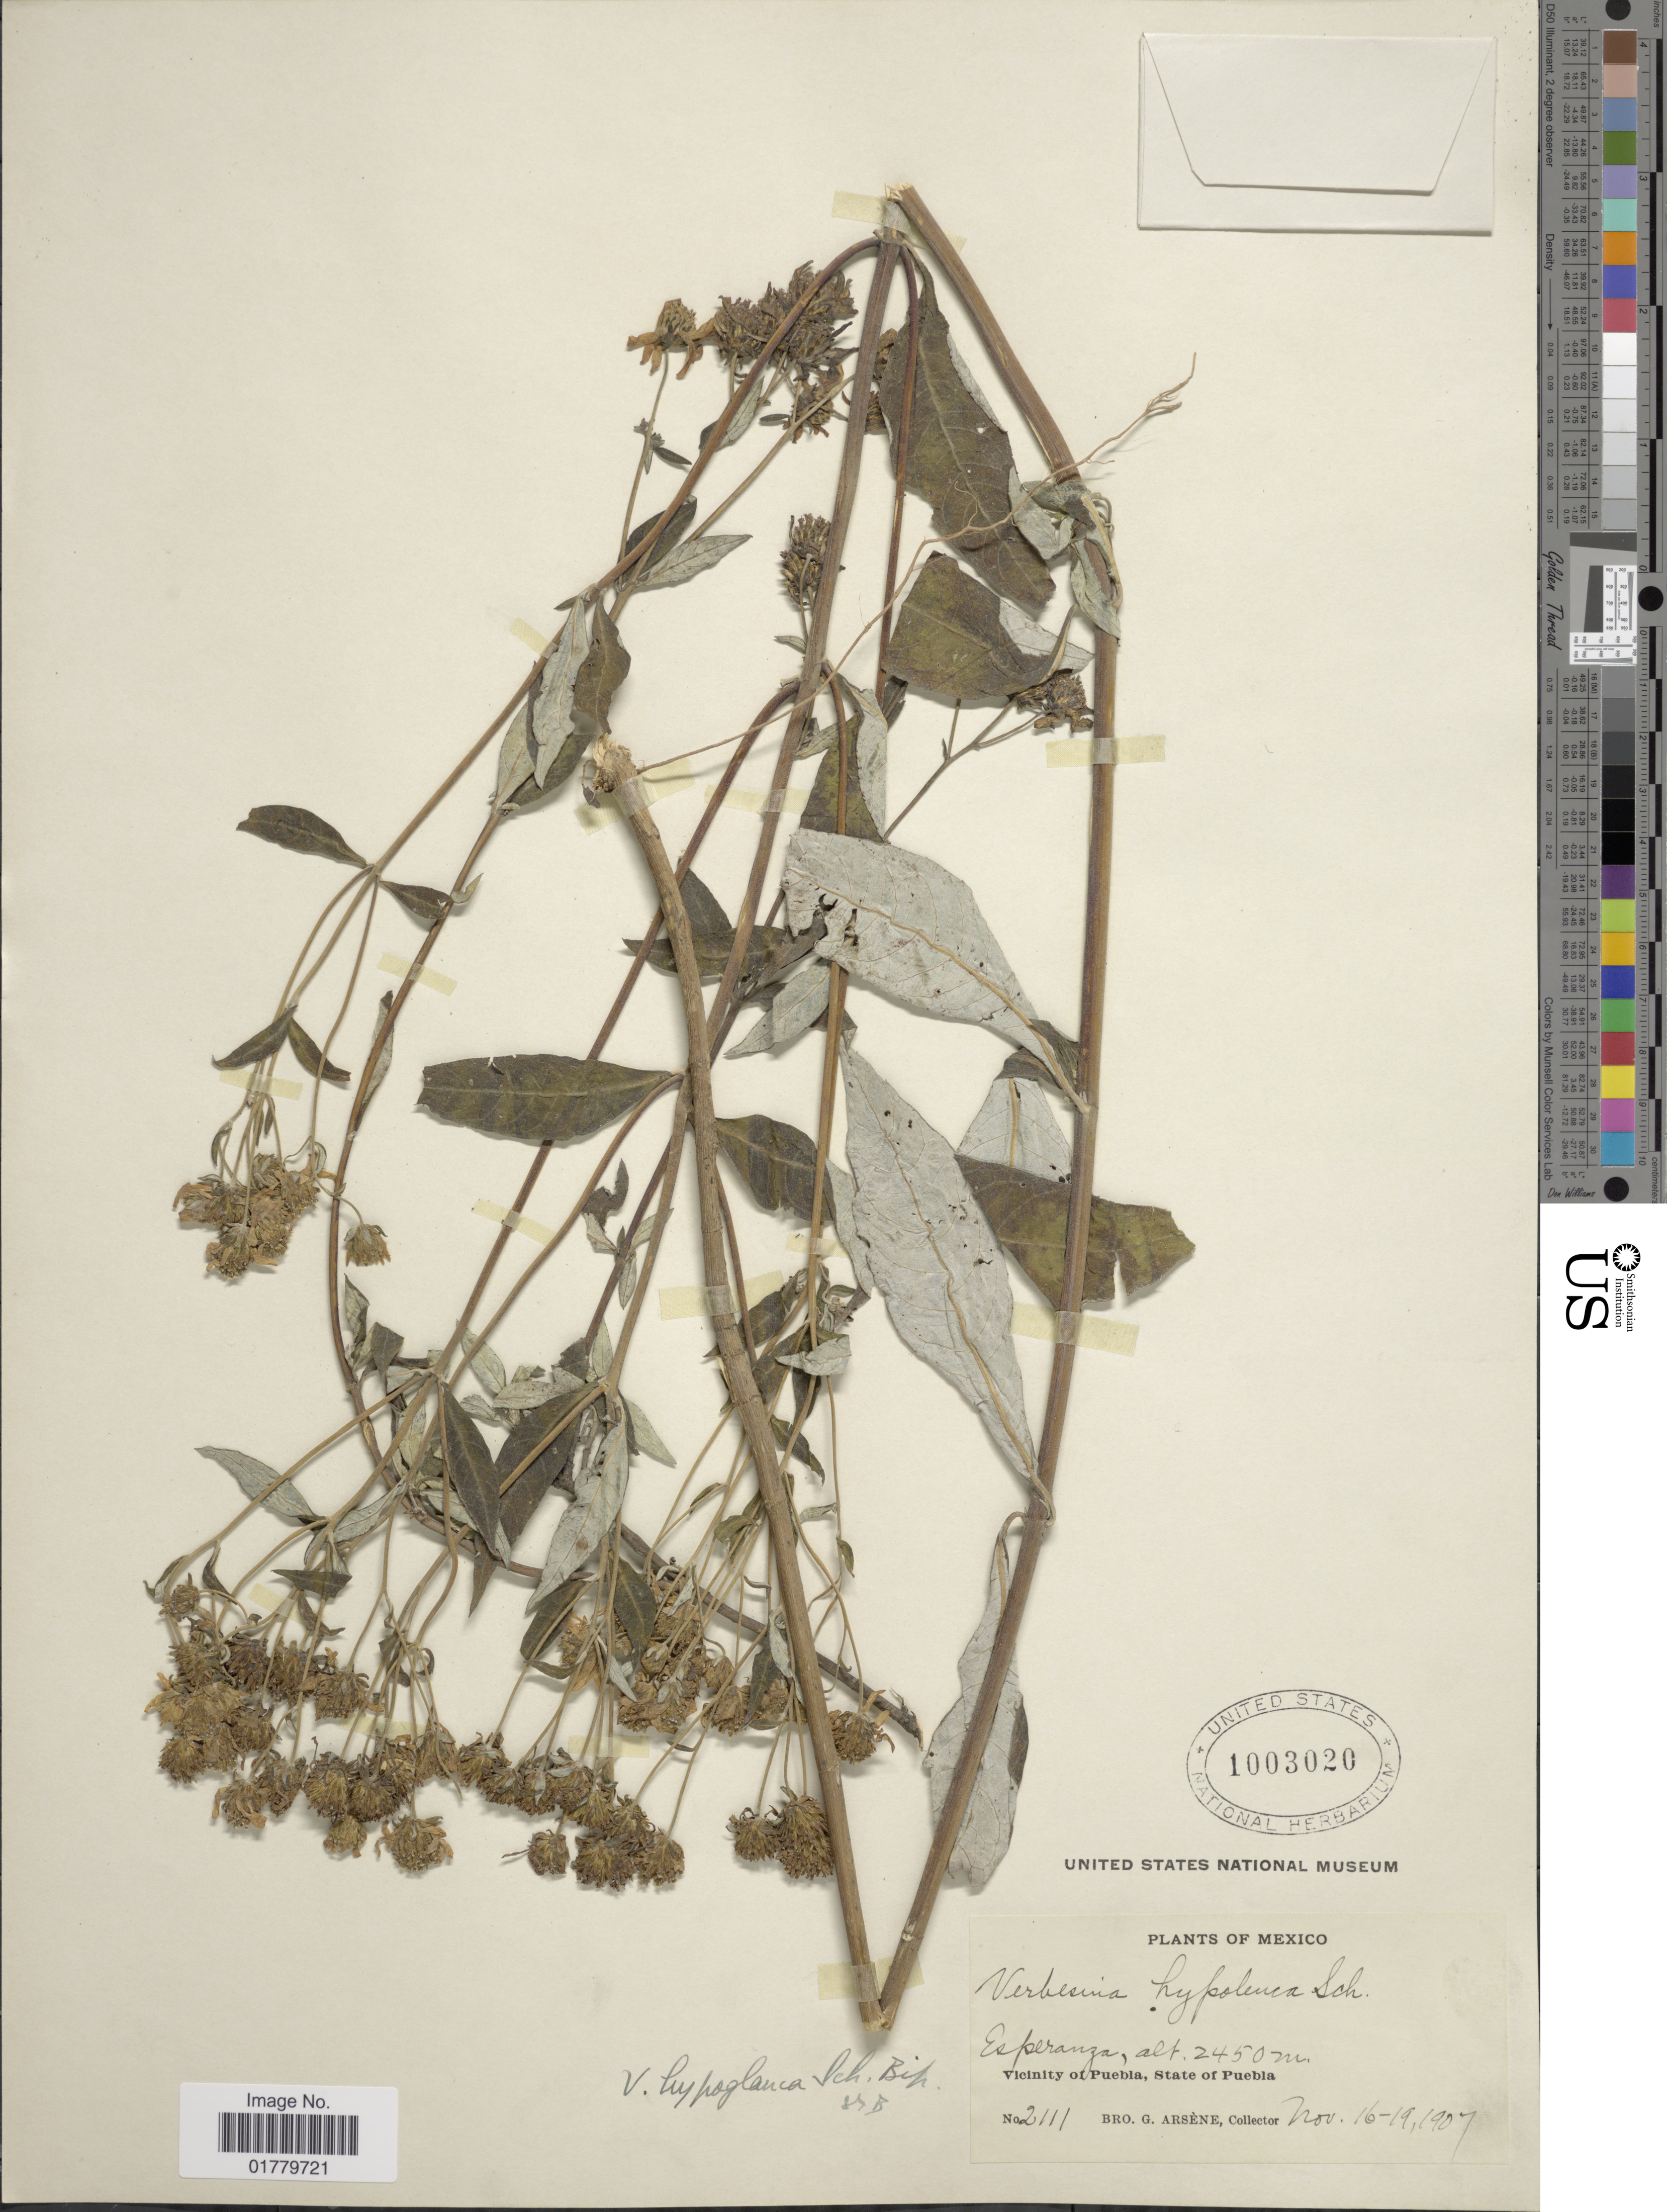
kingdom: Plantae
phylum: Tracheophyta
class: Magnoliopsida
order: Asterales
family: Asteraceae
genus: Verbesina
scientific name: Verbesina hypoglauca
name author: Sch. Bip. ex Klatt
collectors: Bro. G. Arsène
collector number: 2111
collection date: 1907-11-16/1907-11-19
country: Mexico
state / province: Puebla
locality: Esperanza. Vicinity of Puebla, State of Puebla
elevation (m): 2450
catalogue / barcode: US 1003020